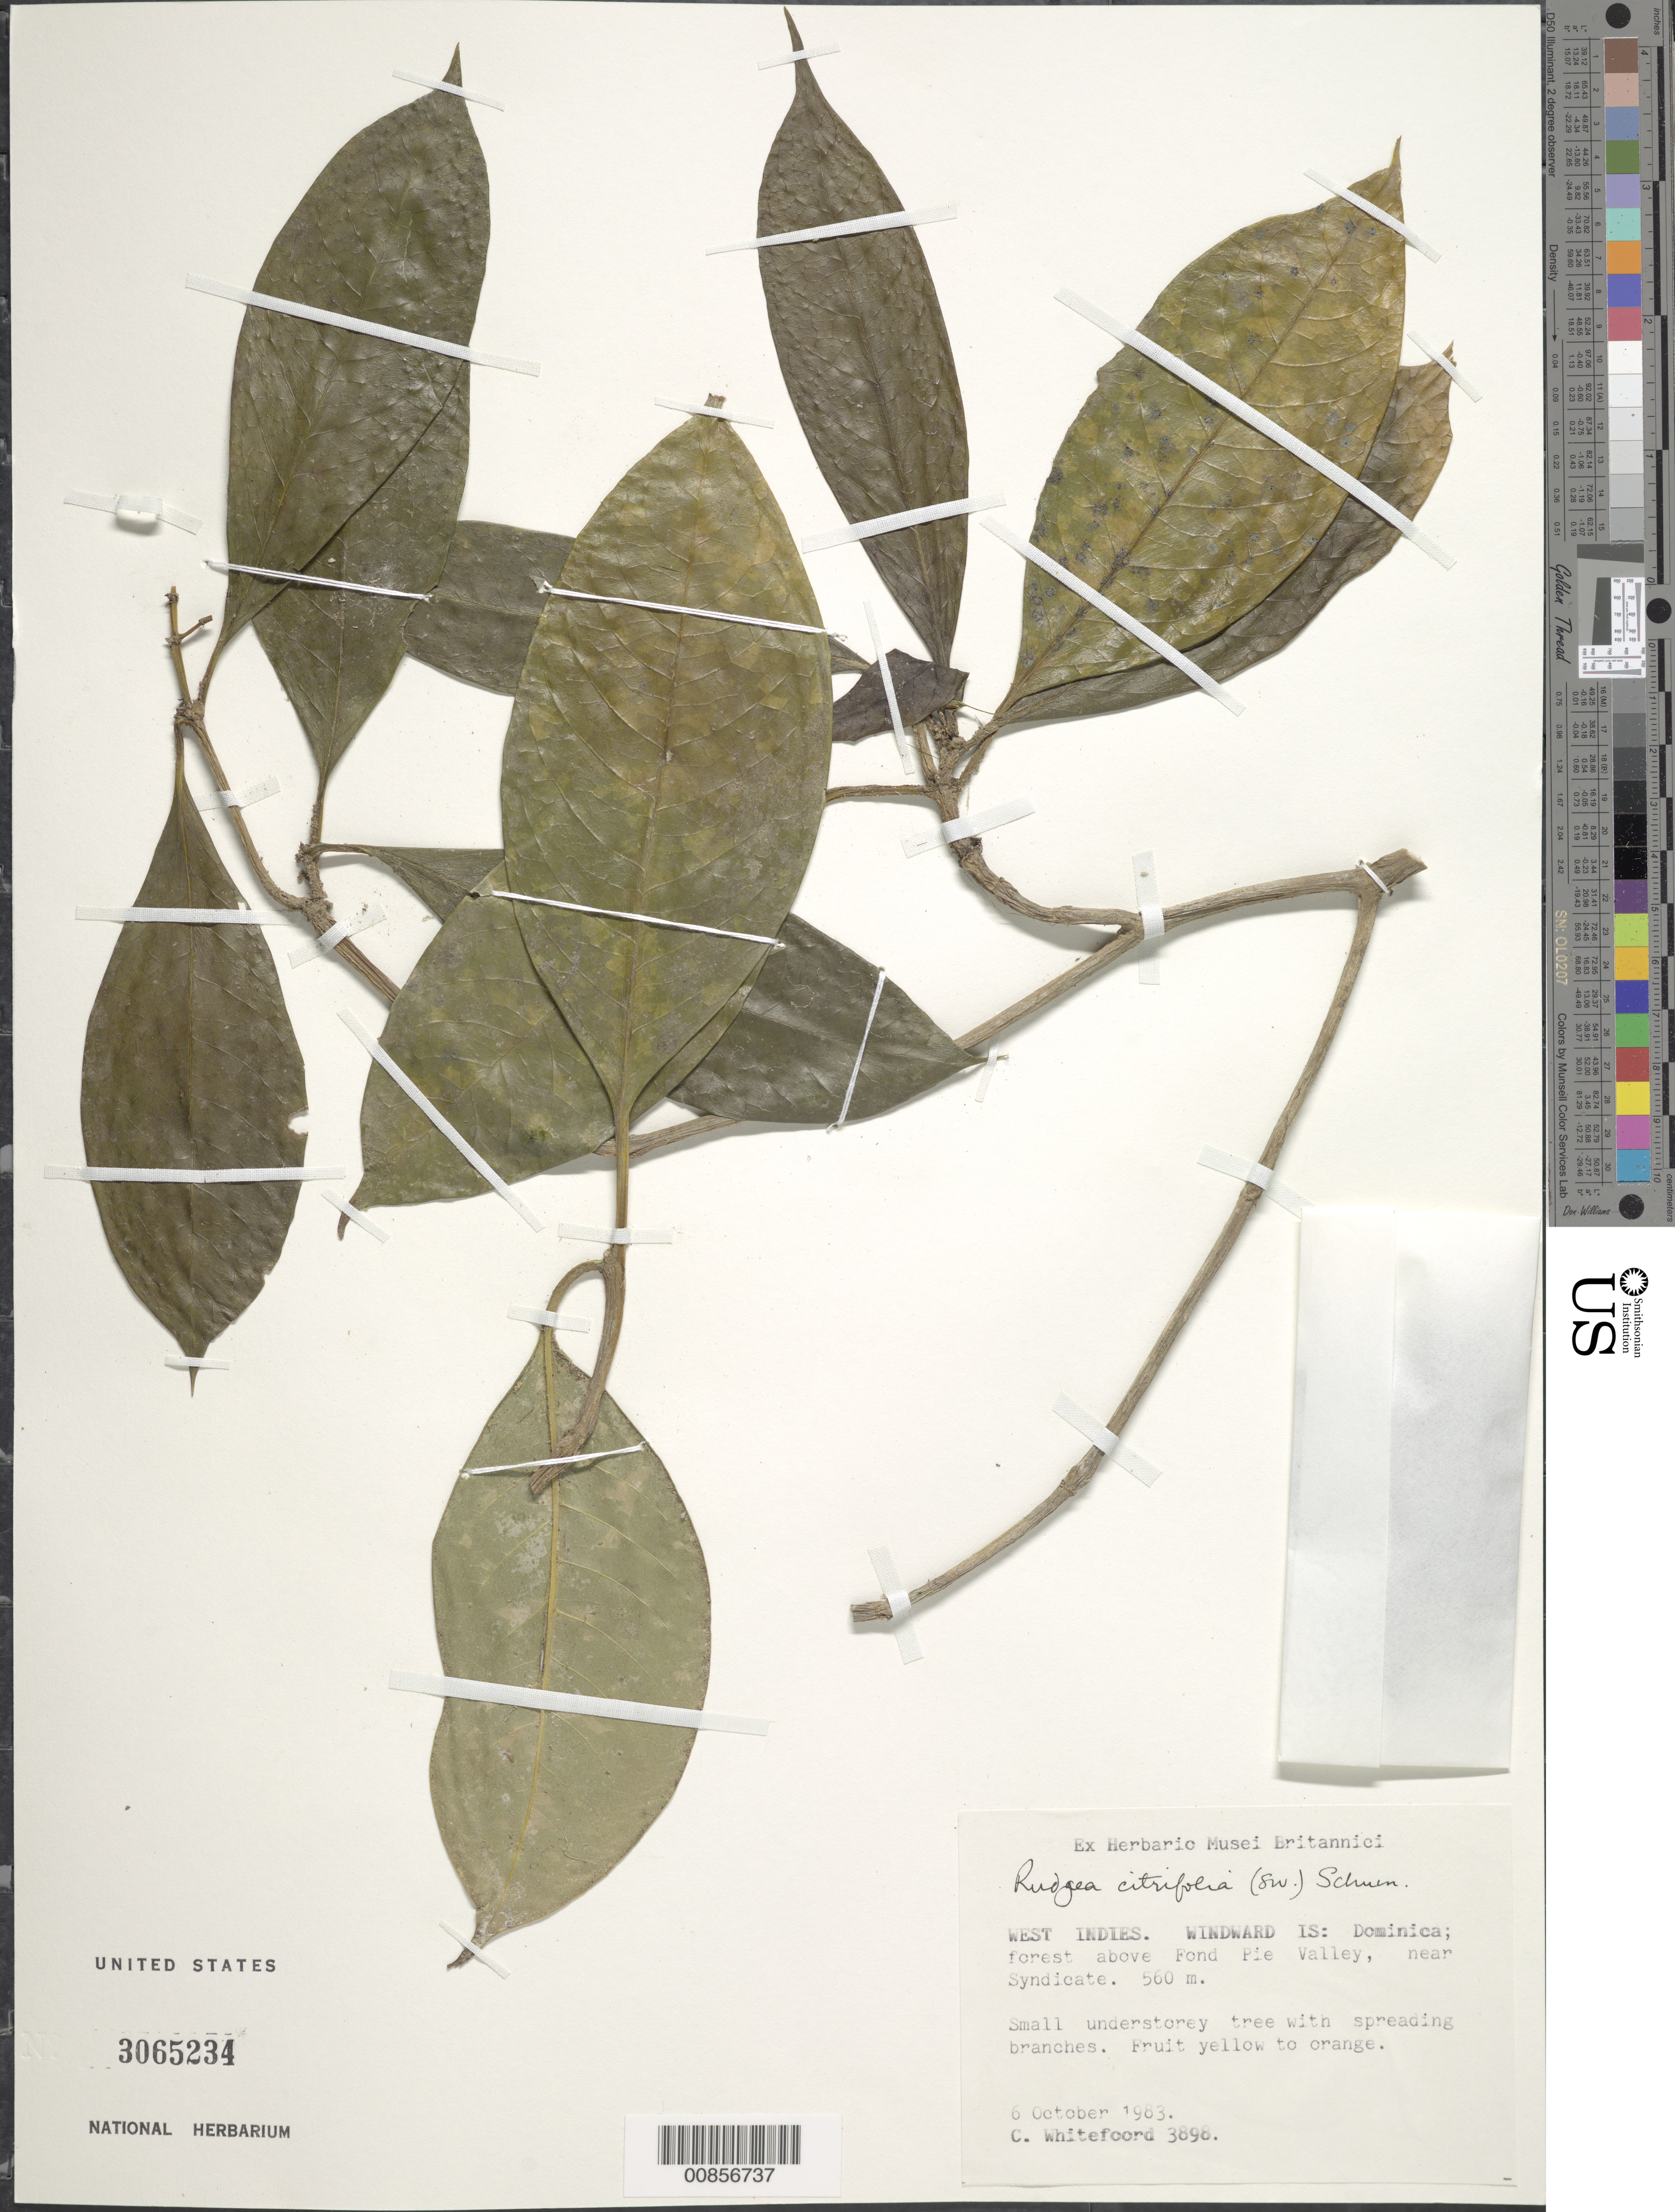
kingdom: Plantae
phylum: Tracheophyta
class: Magnoliopsida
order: Gentianales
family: Rubiaceae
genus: Rudgea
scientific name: Rudgea citrifolia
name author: (Sw.) K. Schum.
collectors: C. Whitefoord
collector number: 3065234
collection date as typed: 06 Oct 1983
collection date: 1983-10-06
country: Dominica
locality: Forest above Fond Pie Valley, near Syndicate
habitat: Forest, in understory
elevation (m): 560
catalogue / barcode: US 3065234